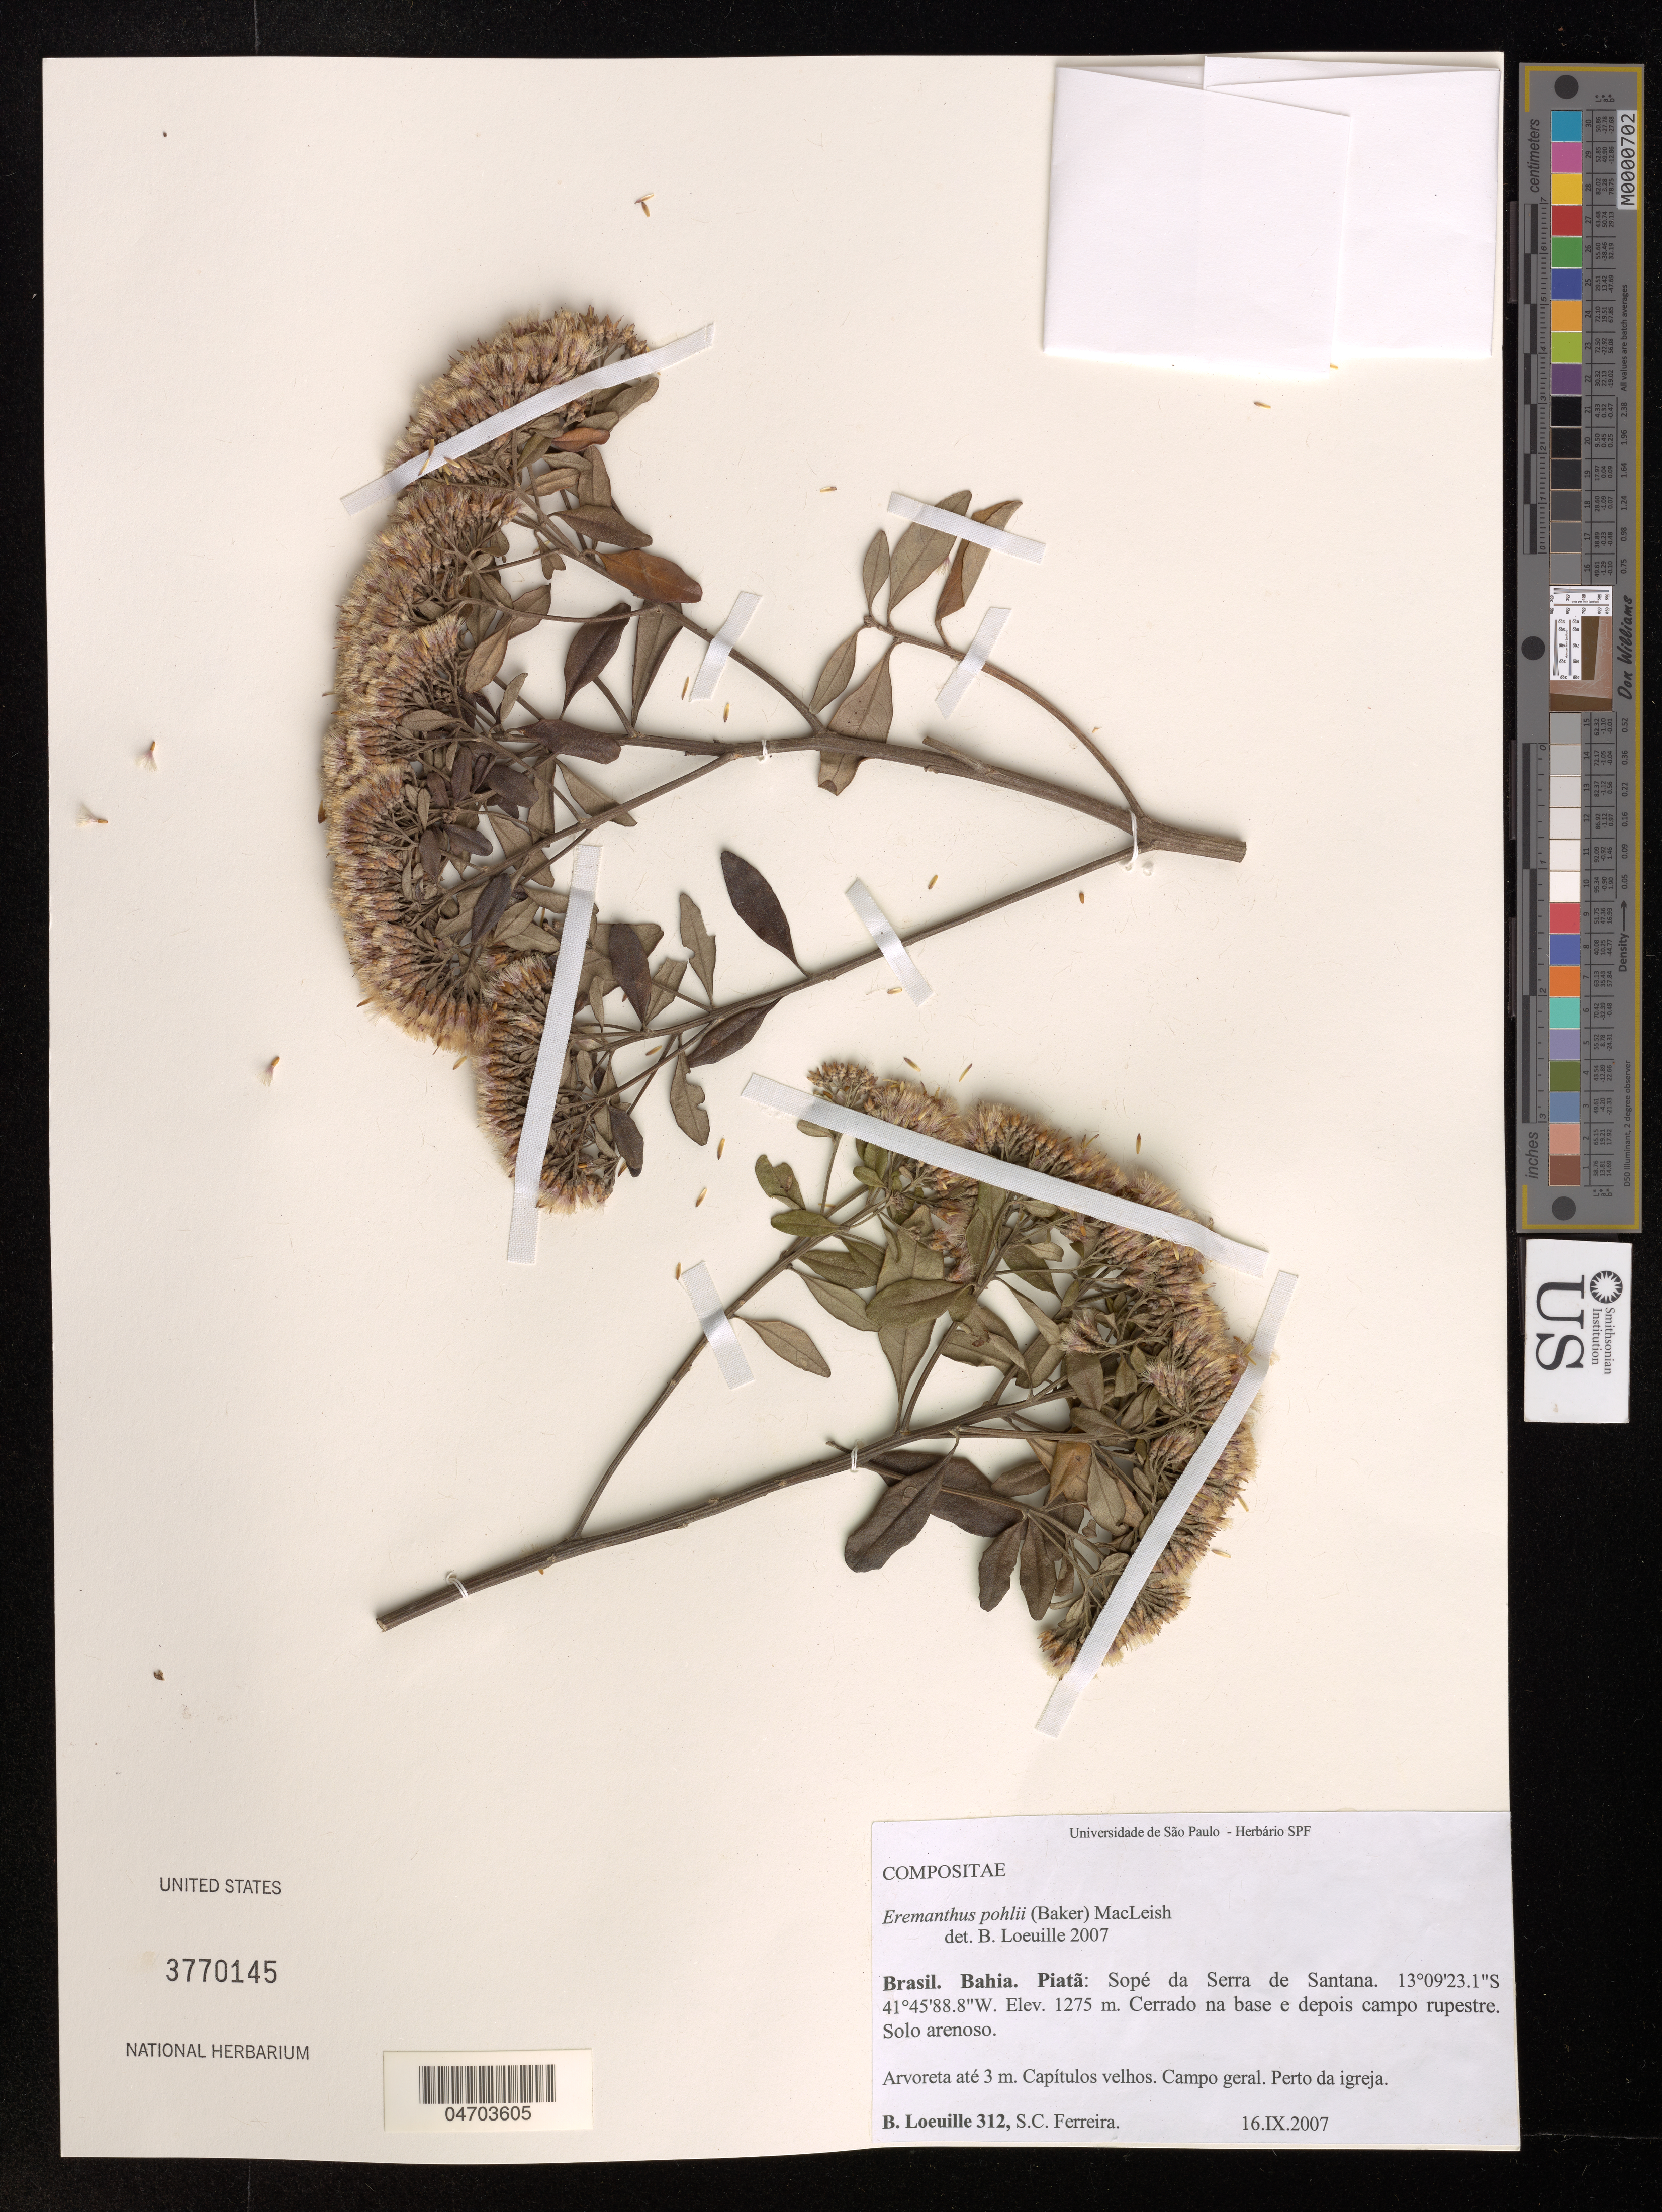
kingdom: Plantae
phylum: Tracheophyta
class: Magnoliopsida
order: Asterales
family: Asteraceae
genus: Eremanthus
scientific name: Eremanthus pohlii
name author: (Baker) MacLeish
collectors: B. Loeuille & S. C. Ferreira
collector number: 312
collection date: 2007-09-16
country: Brazil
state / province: Bahia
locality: Sope de Serra de Santana.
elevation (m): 1275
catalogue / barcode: US 3770145